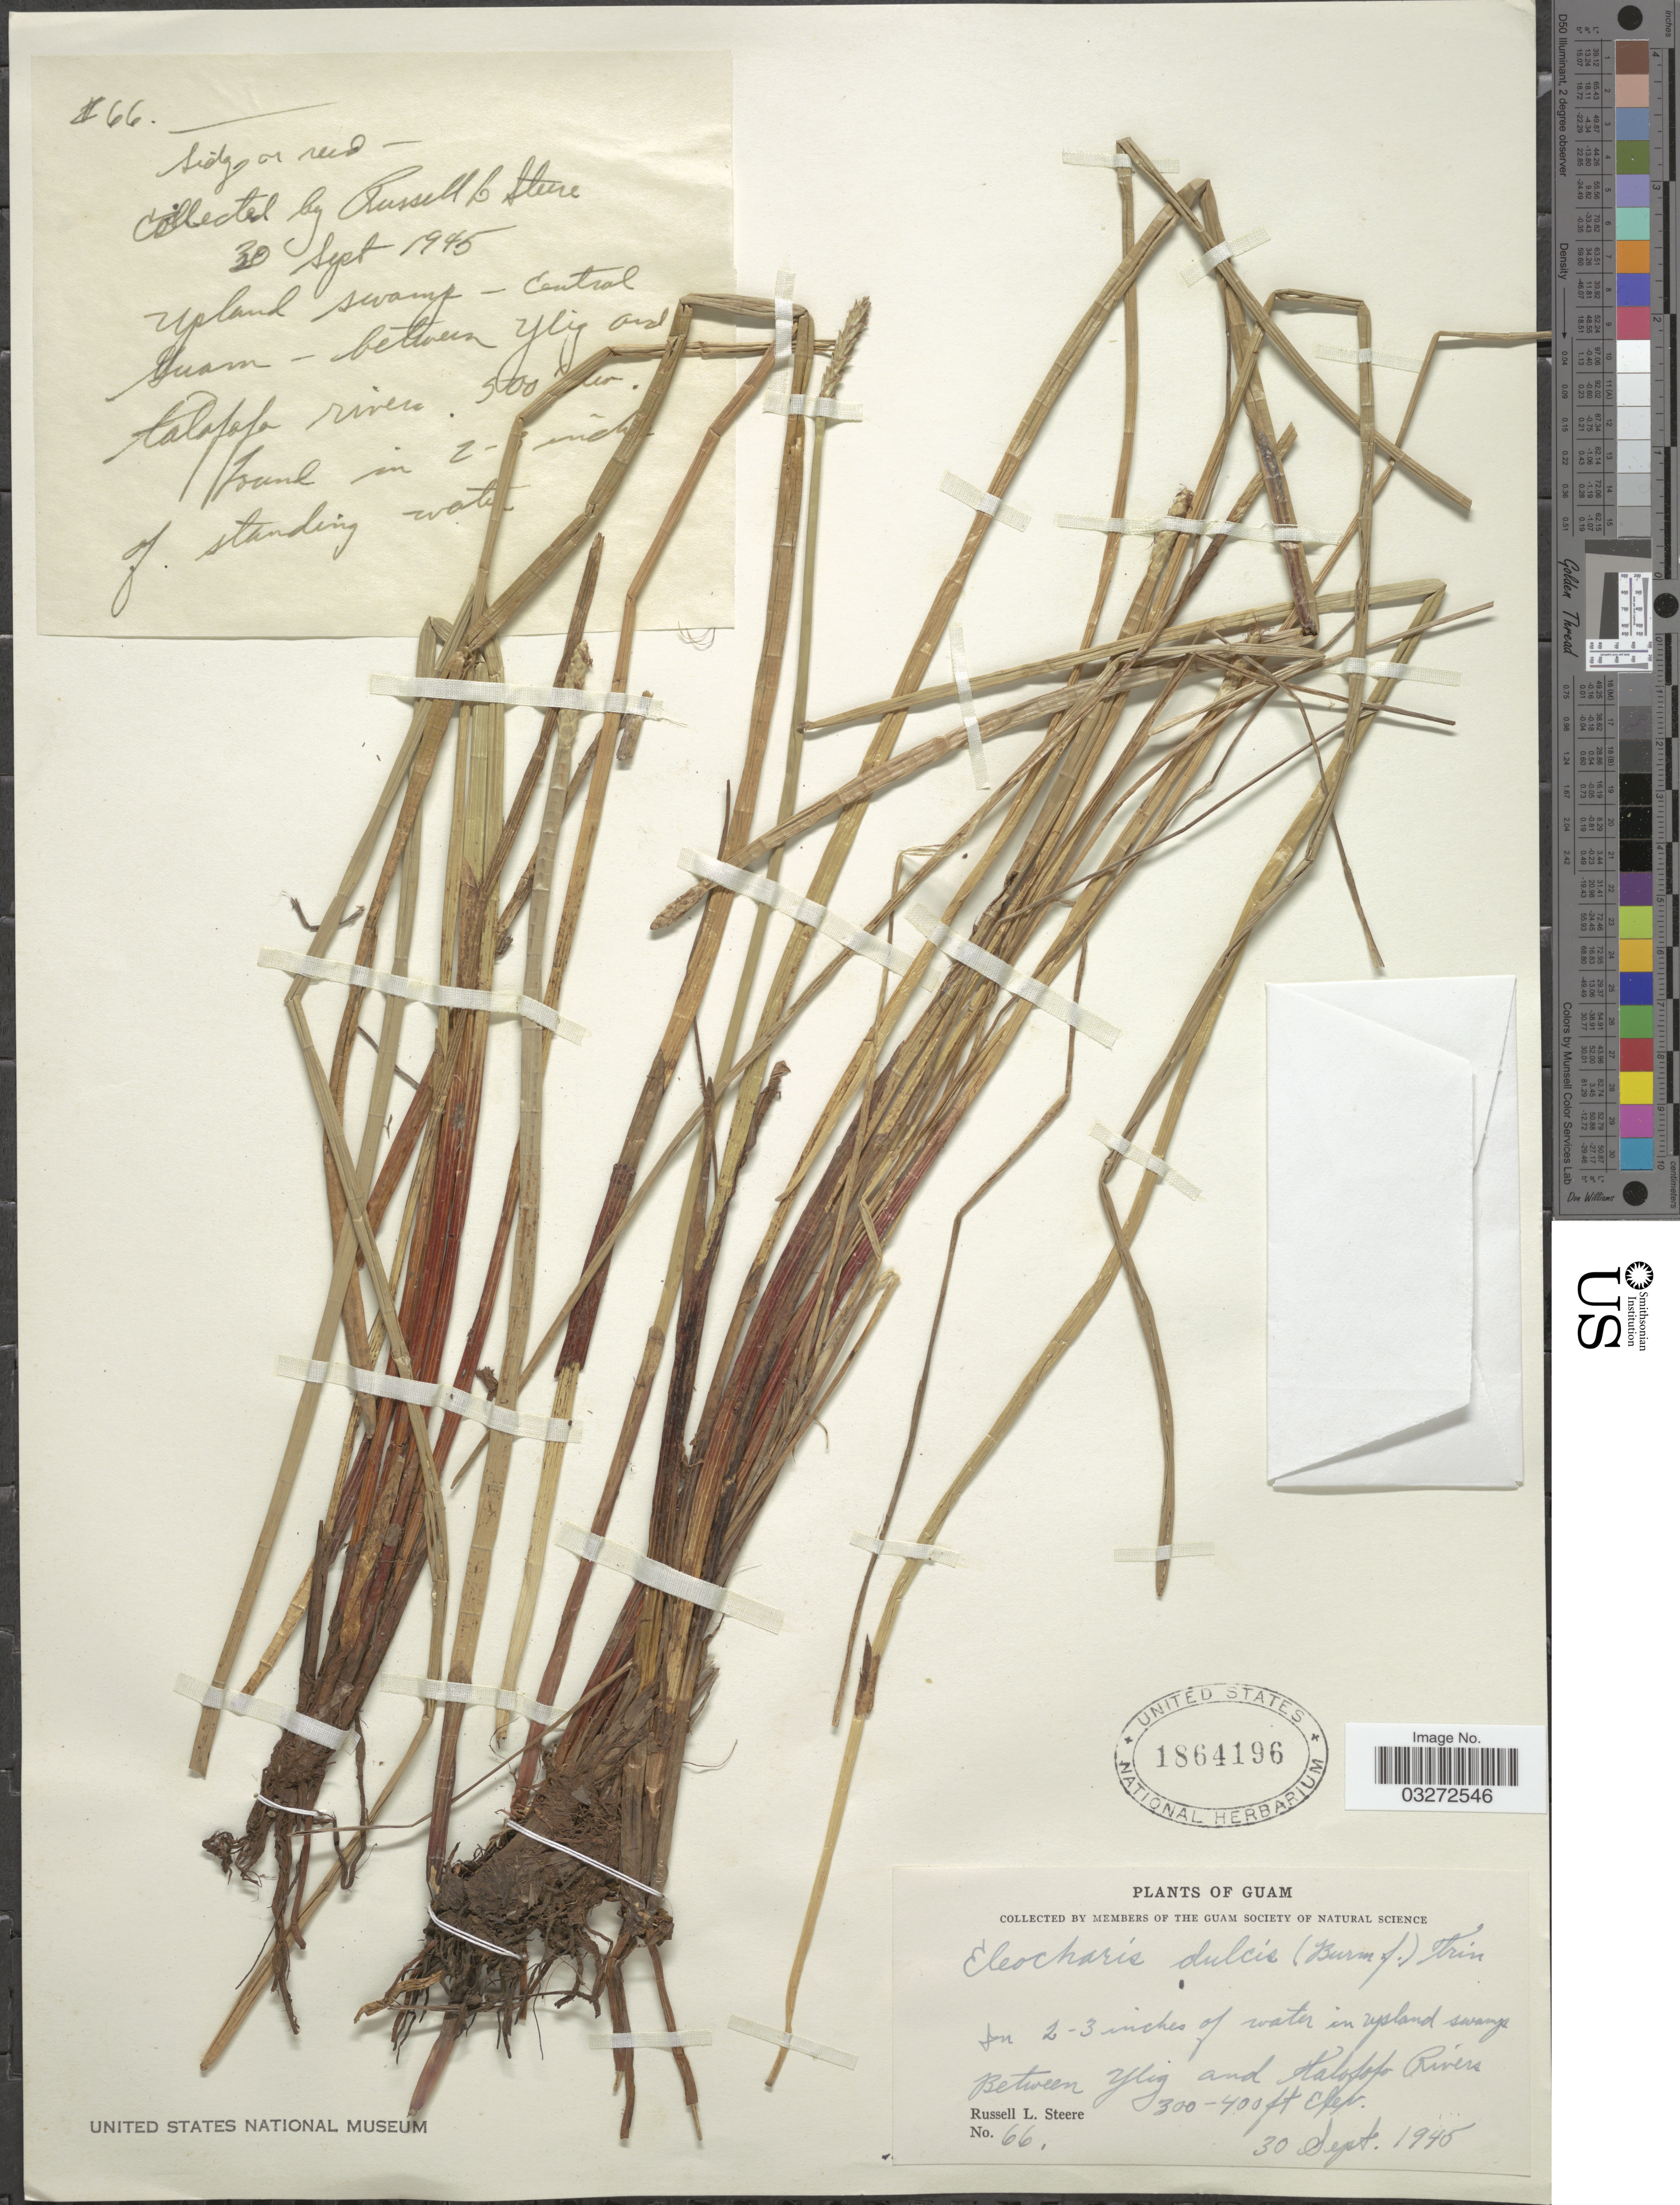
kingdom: Plantae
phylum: Tracheophyta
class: Liliopsida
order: Poales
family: Cyperaceae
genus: Eleocharis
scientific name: Eleocharis dulcis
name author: (Burm. f.) Trin. ex Hensch.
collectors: R. L. Steere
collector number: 66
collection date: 1945-09-30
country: Guam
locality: Between Ylig and Telefofo [interpreted] Rivers.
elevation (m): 91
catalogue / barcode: US 1864196